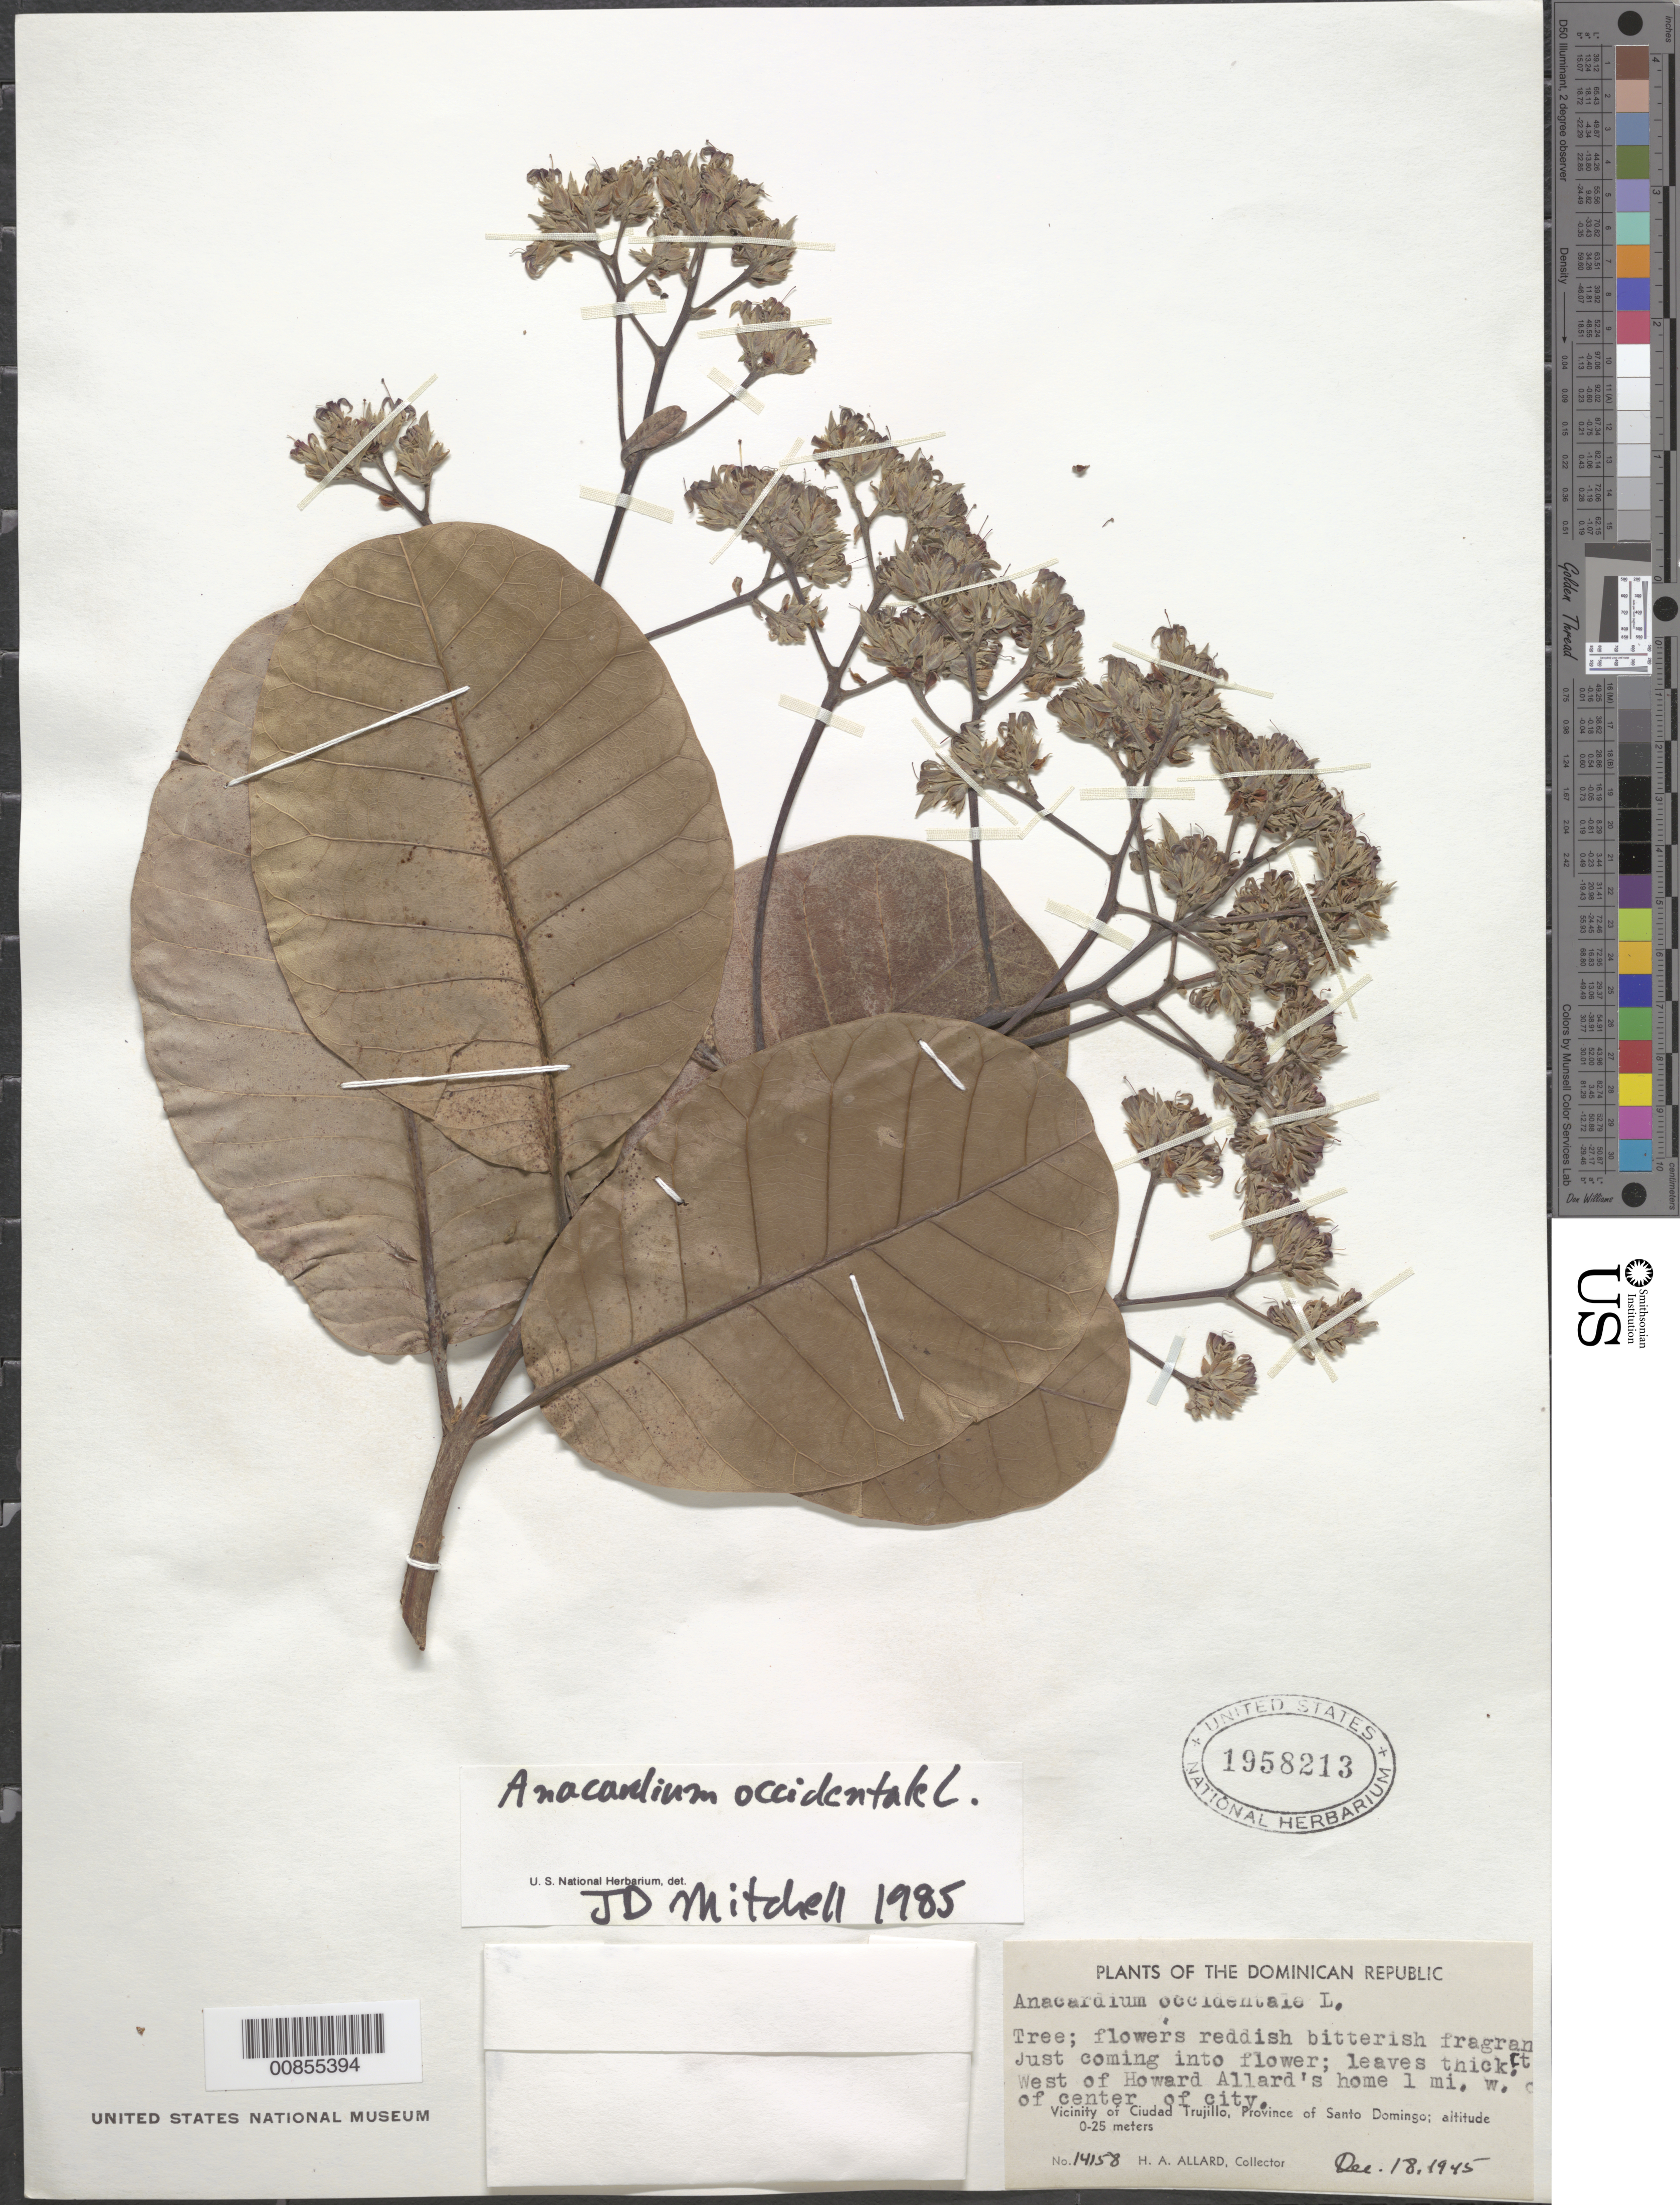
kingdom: Plantae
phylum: Tracheophyta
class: Magnoliopsida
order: Sapindales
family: Anacardiaceae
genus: Anacardium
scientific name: Anacardium occidentale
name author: L.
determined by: Mitchell, John D.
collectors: H. A. Allard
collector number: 14158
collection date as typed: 18 Dec 1945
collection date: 1945-12-18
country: Dominican Republic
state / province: Distrito Nacional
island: Hispaniola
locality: Vicinity of Santo Domingo City, W of Howard Allard's home, 1 mile 1 W of center of city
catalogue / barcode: US 1958213